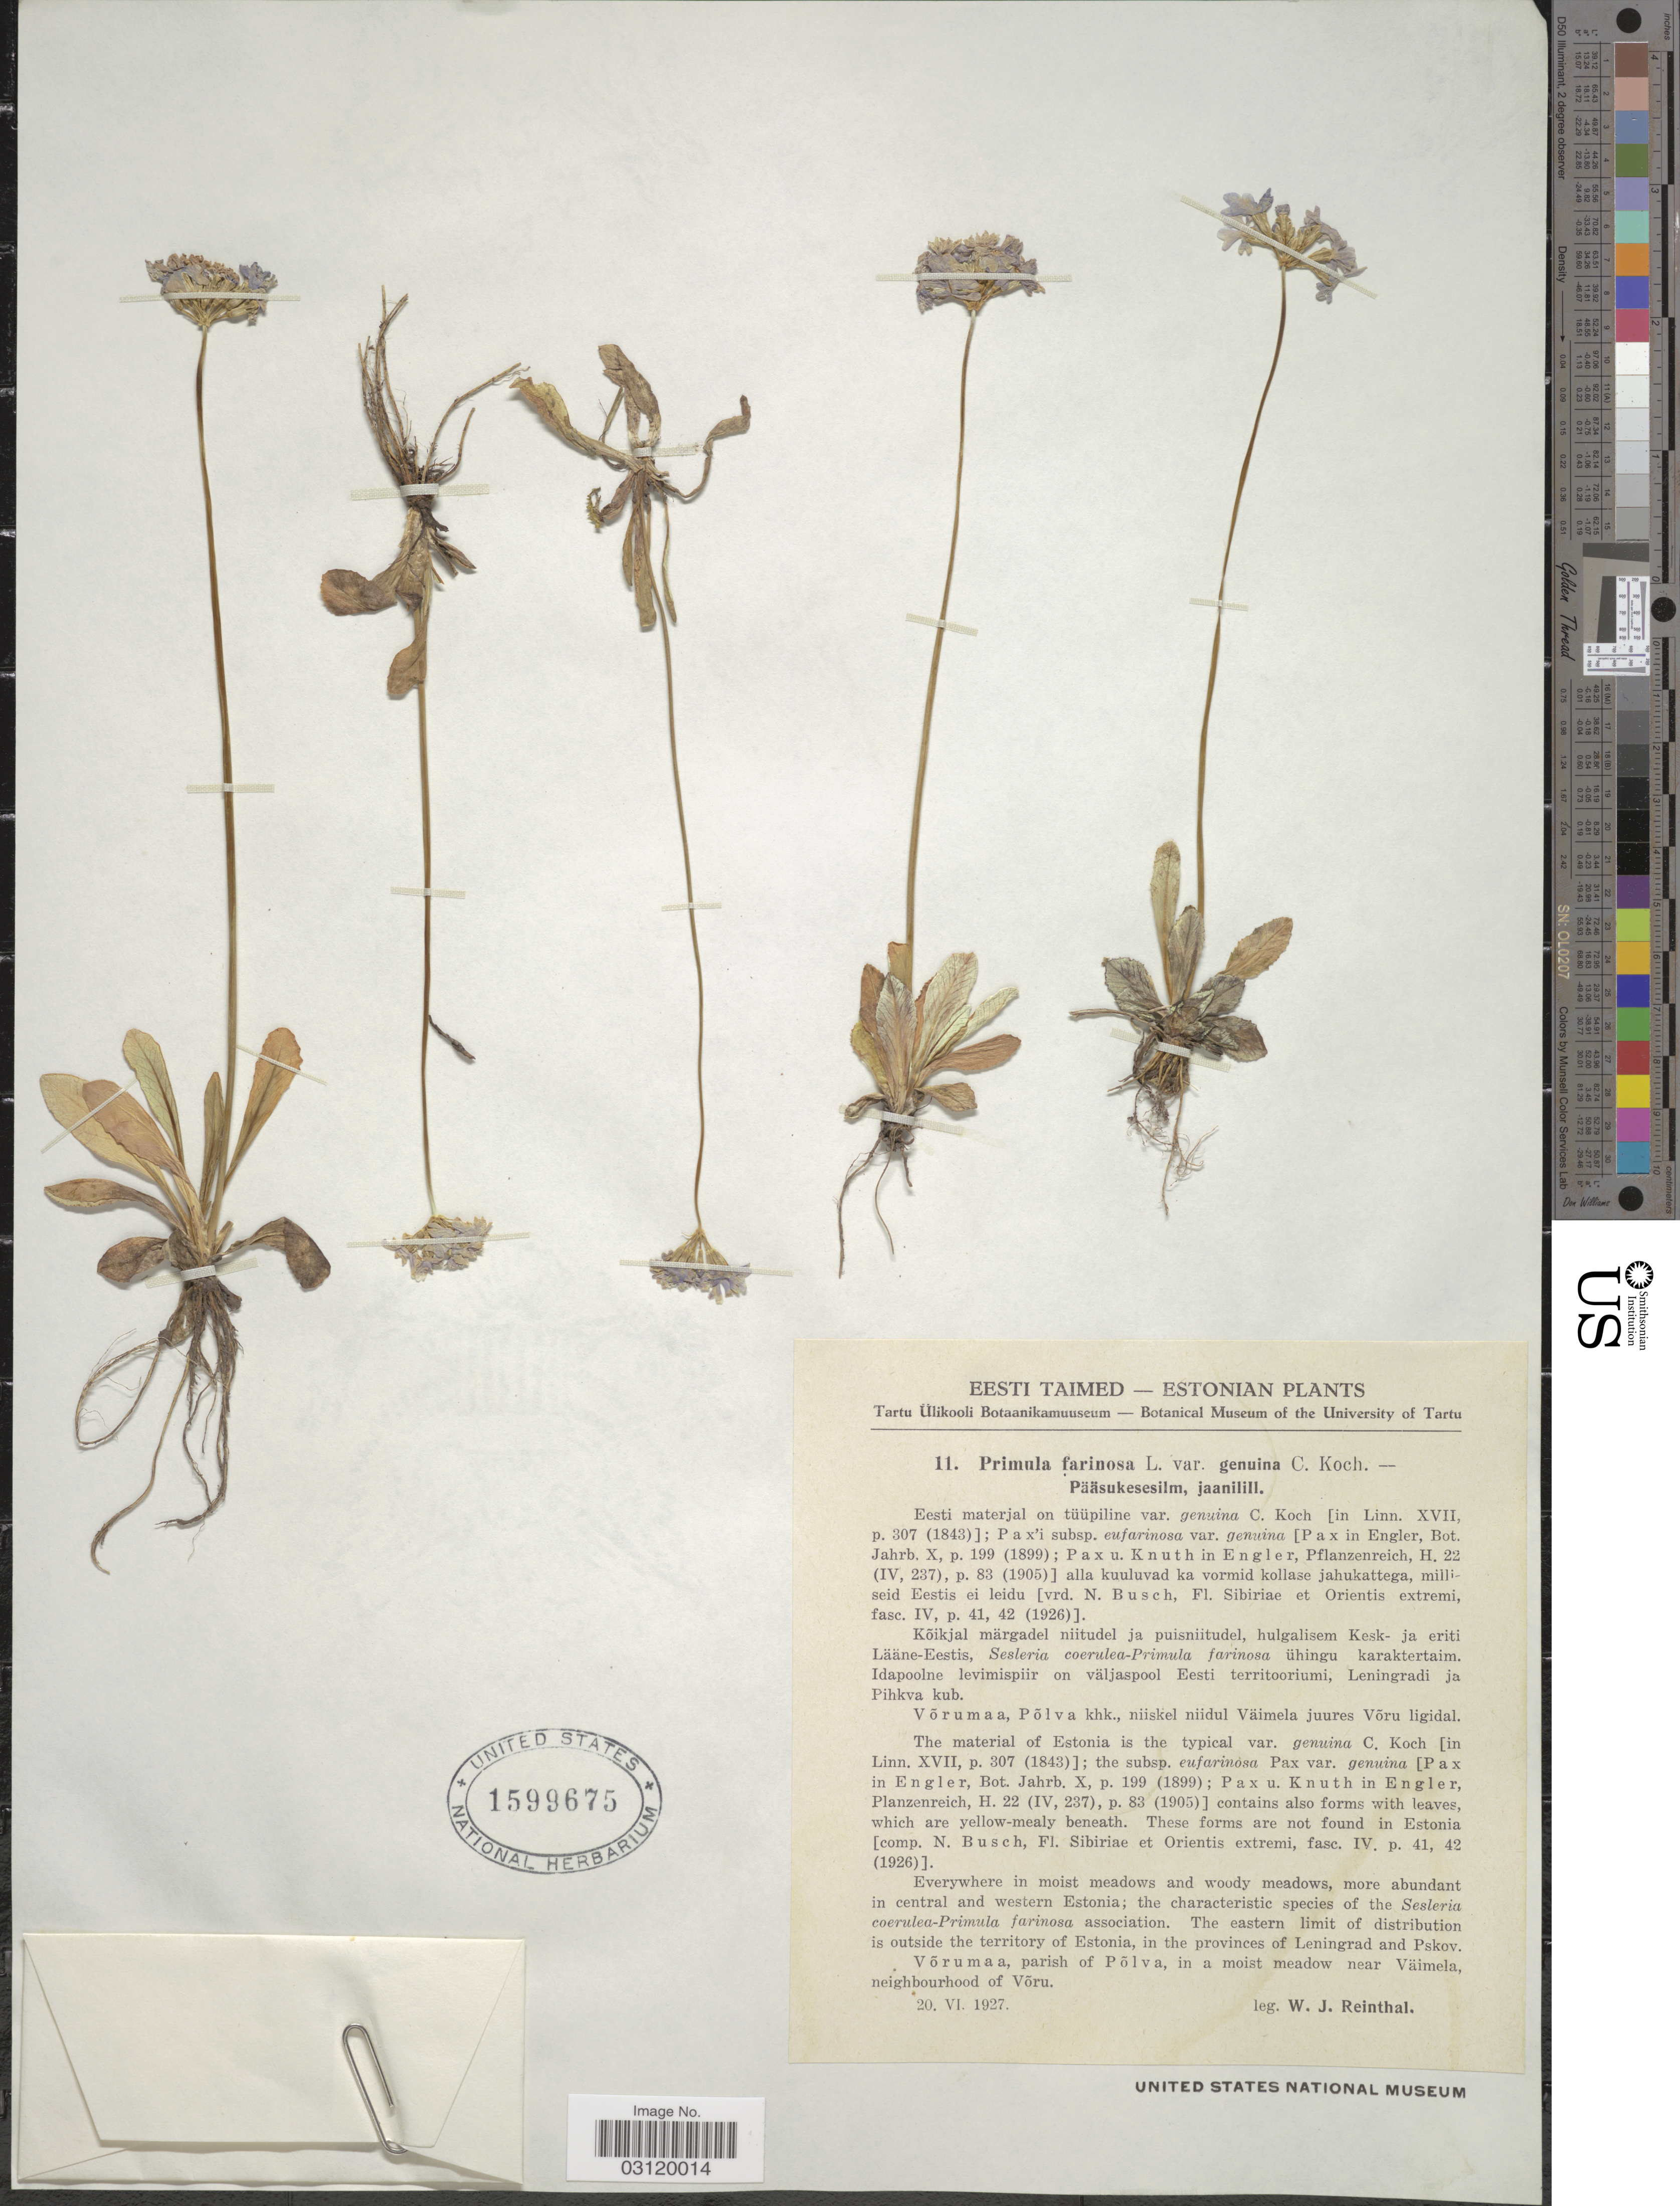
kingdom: Plantae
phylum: Tracheophyta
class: Magnoliopsida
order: Ericales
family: Primulaceae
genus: Primula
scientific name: Primula farinosa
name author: L.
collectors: W. Reinthal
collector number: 11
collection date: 1927-06-20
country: Estonia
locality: In central and western Estonia. The eastern limit of distribution is outside the territory of Estonia, in the provinces of Leningrad and Pskov. Võrumaa, parish of Põlva, in a moist meadow near Väimela, neighbourhood of Võru.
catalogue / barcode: US 1599675